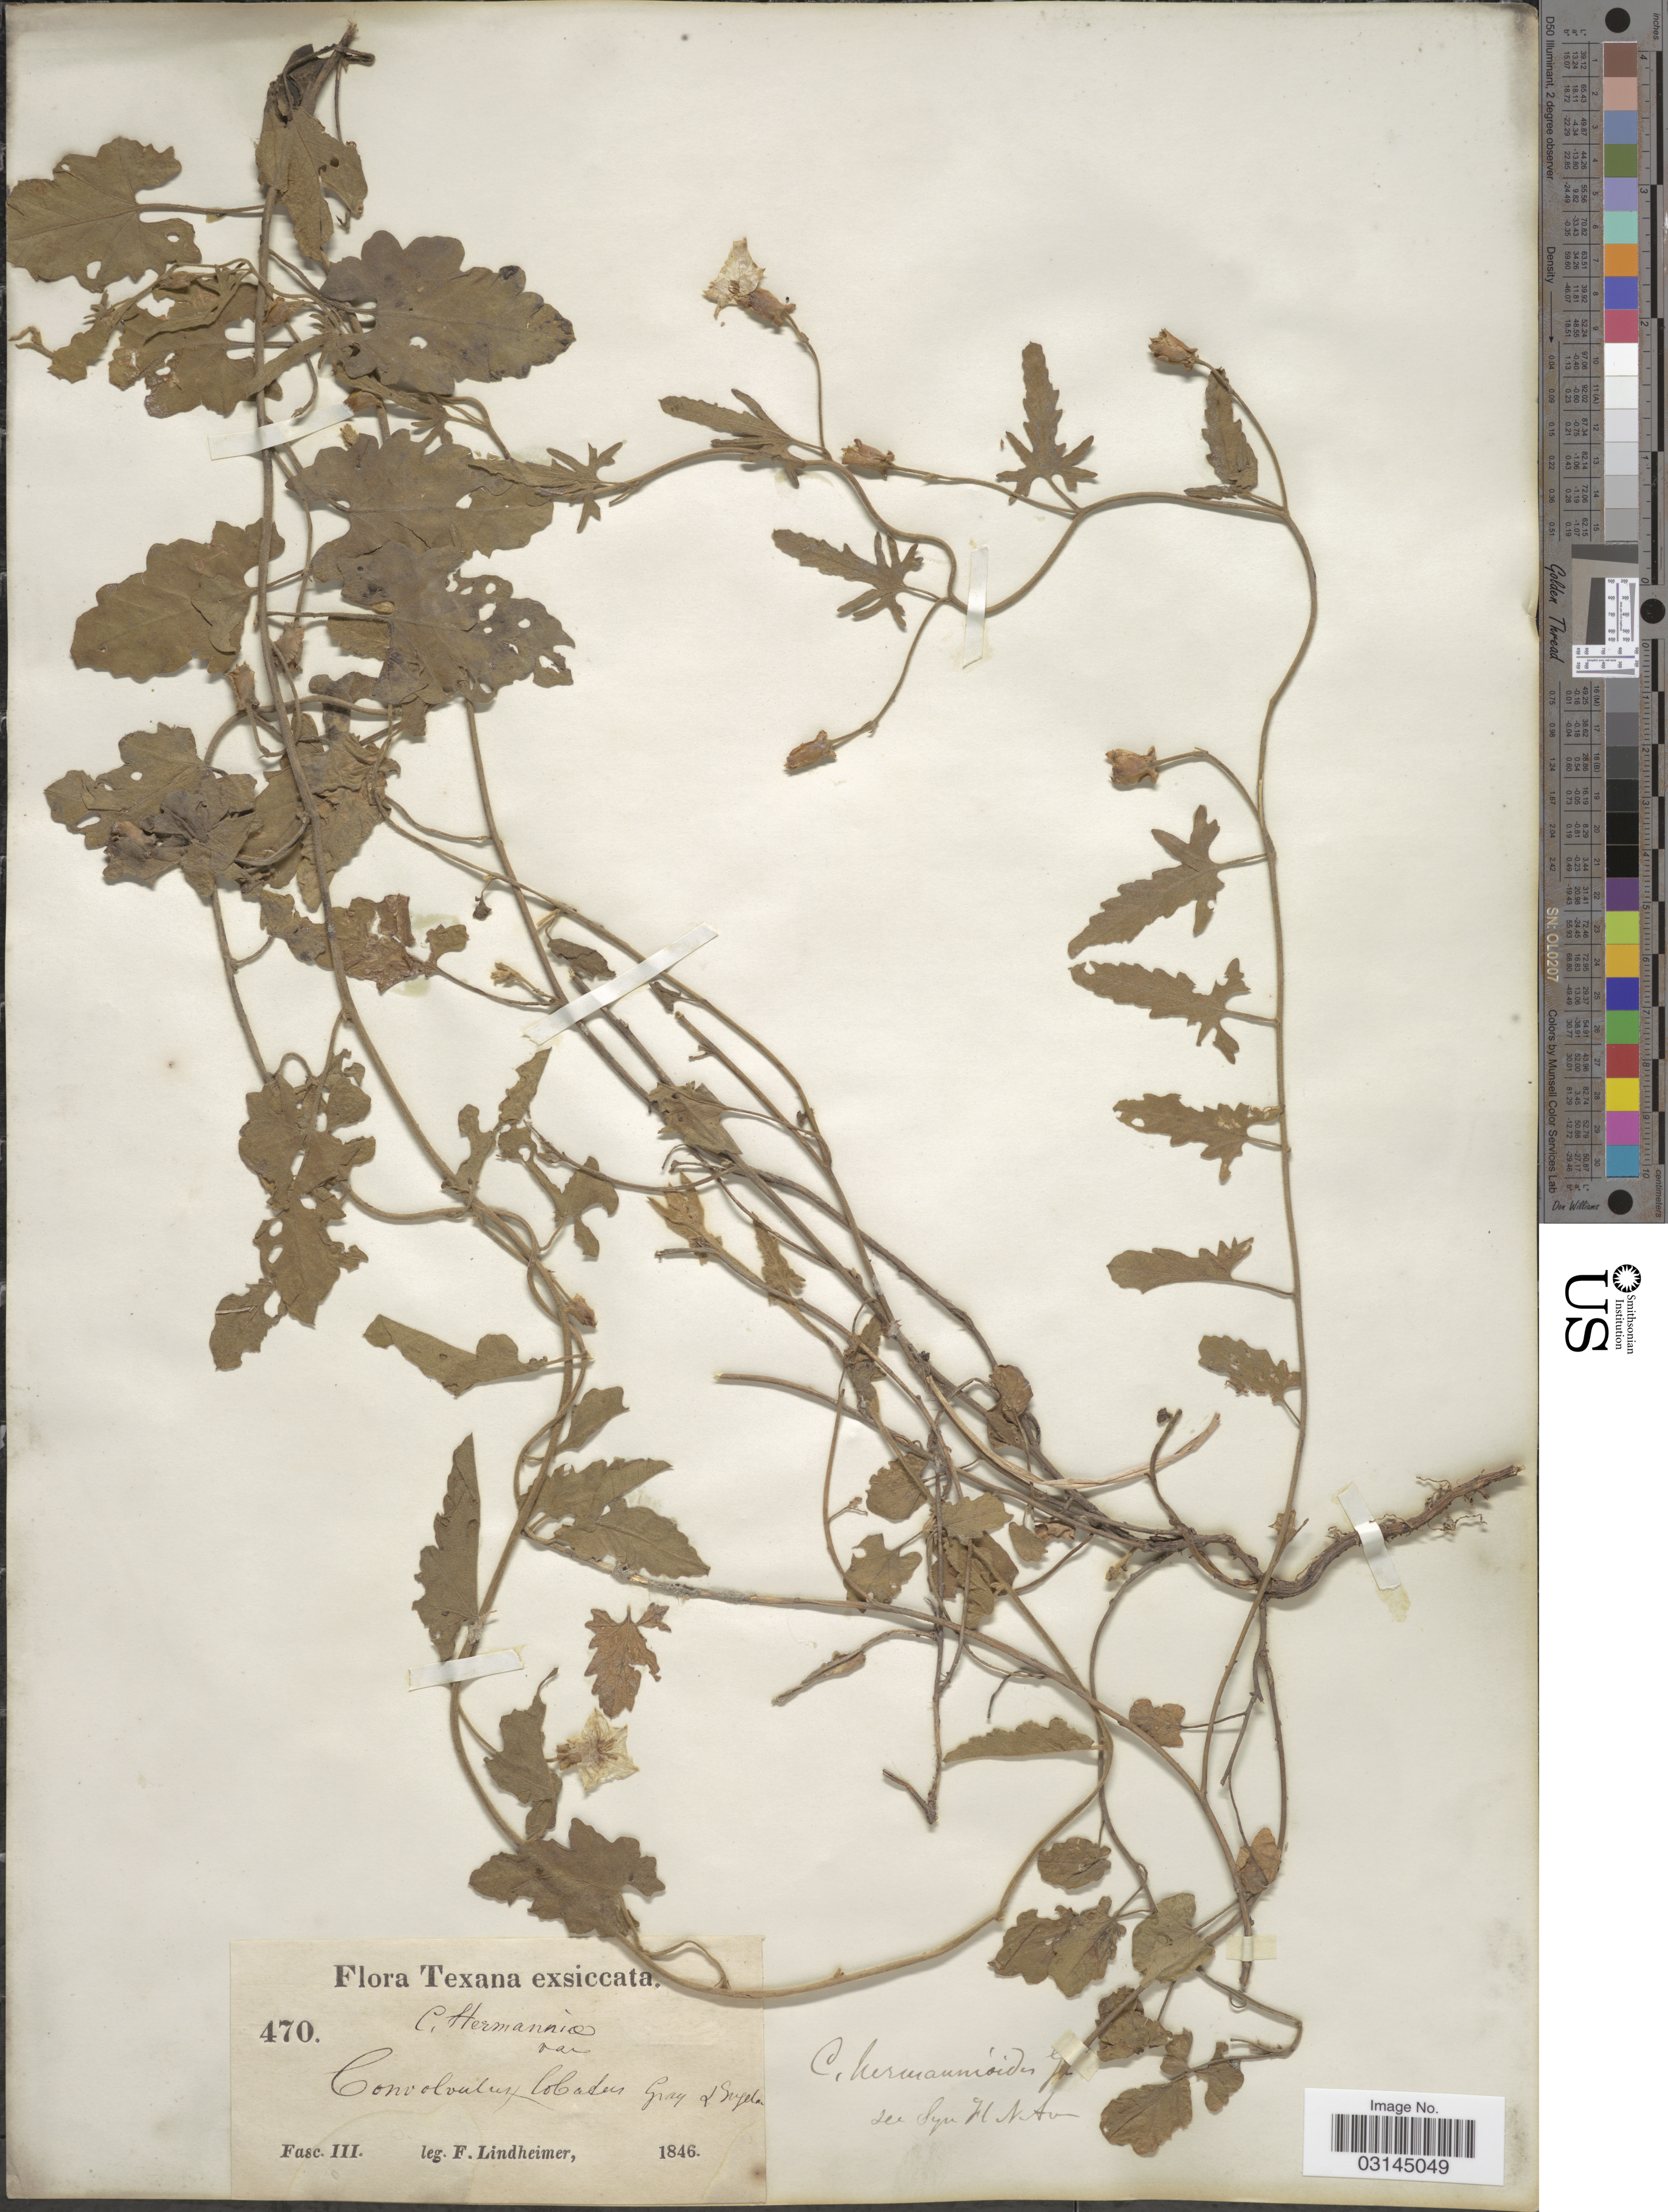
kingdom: Plantae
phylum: Tracheophyta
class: Magnoliopsida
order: Solanales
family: Convolvulaceae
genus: Convolvulus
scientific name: Convolvulus hermannioides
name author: A. Gray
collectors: F. Lindheimer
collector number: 470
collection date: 1846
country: United States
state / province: Texas